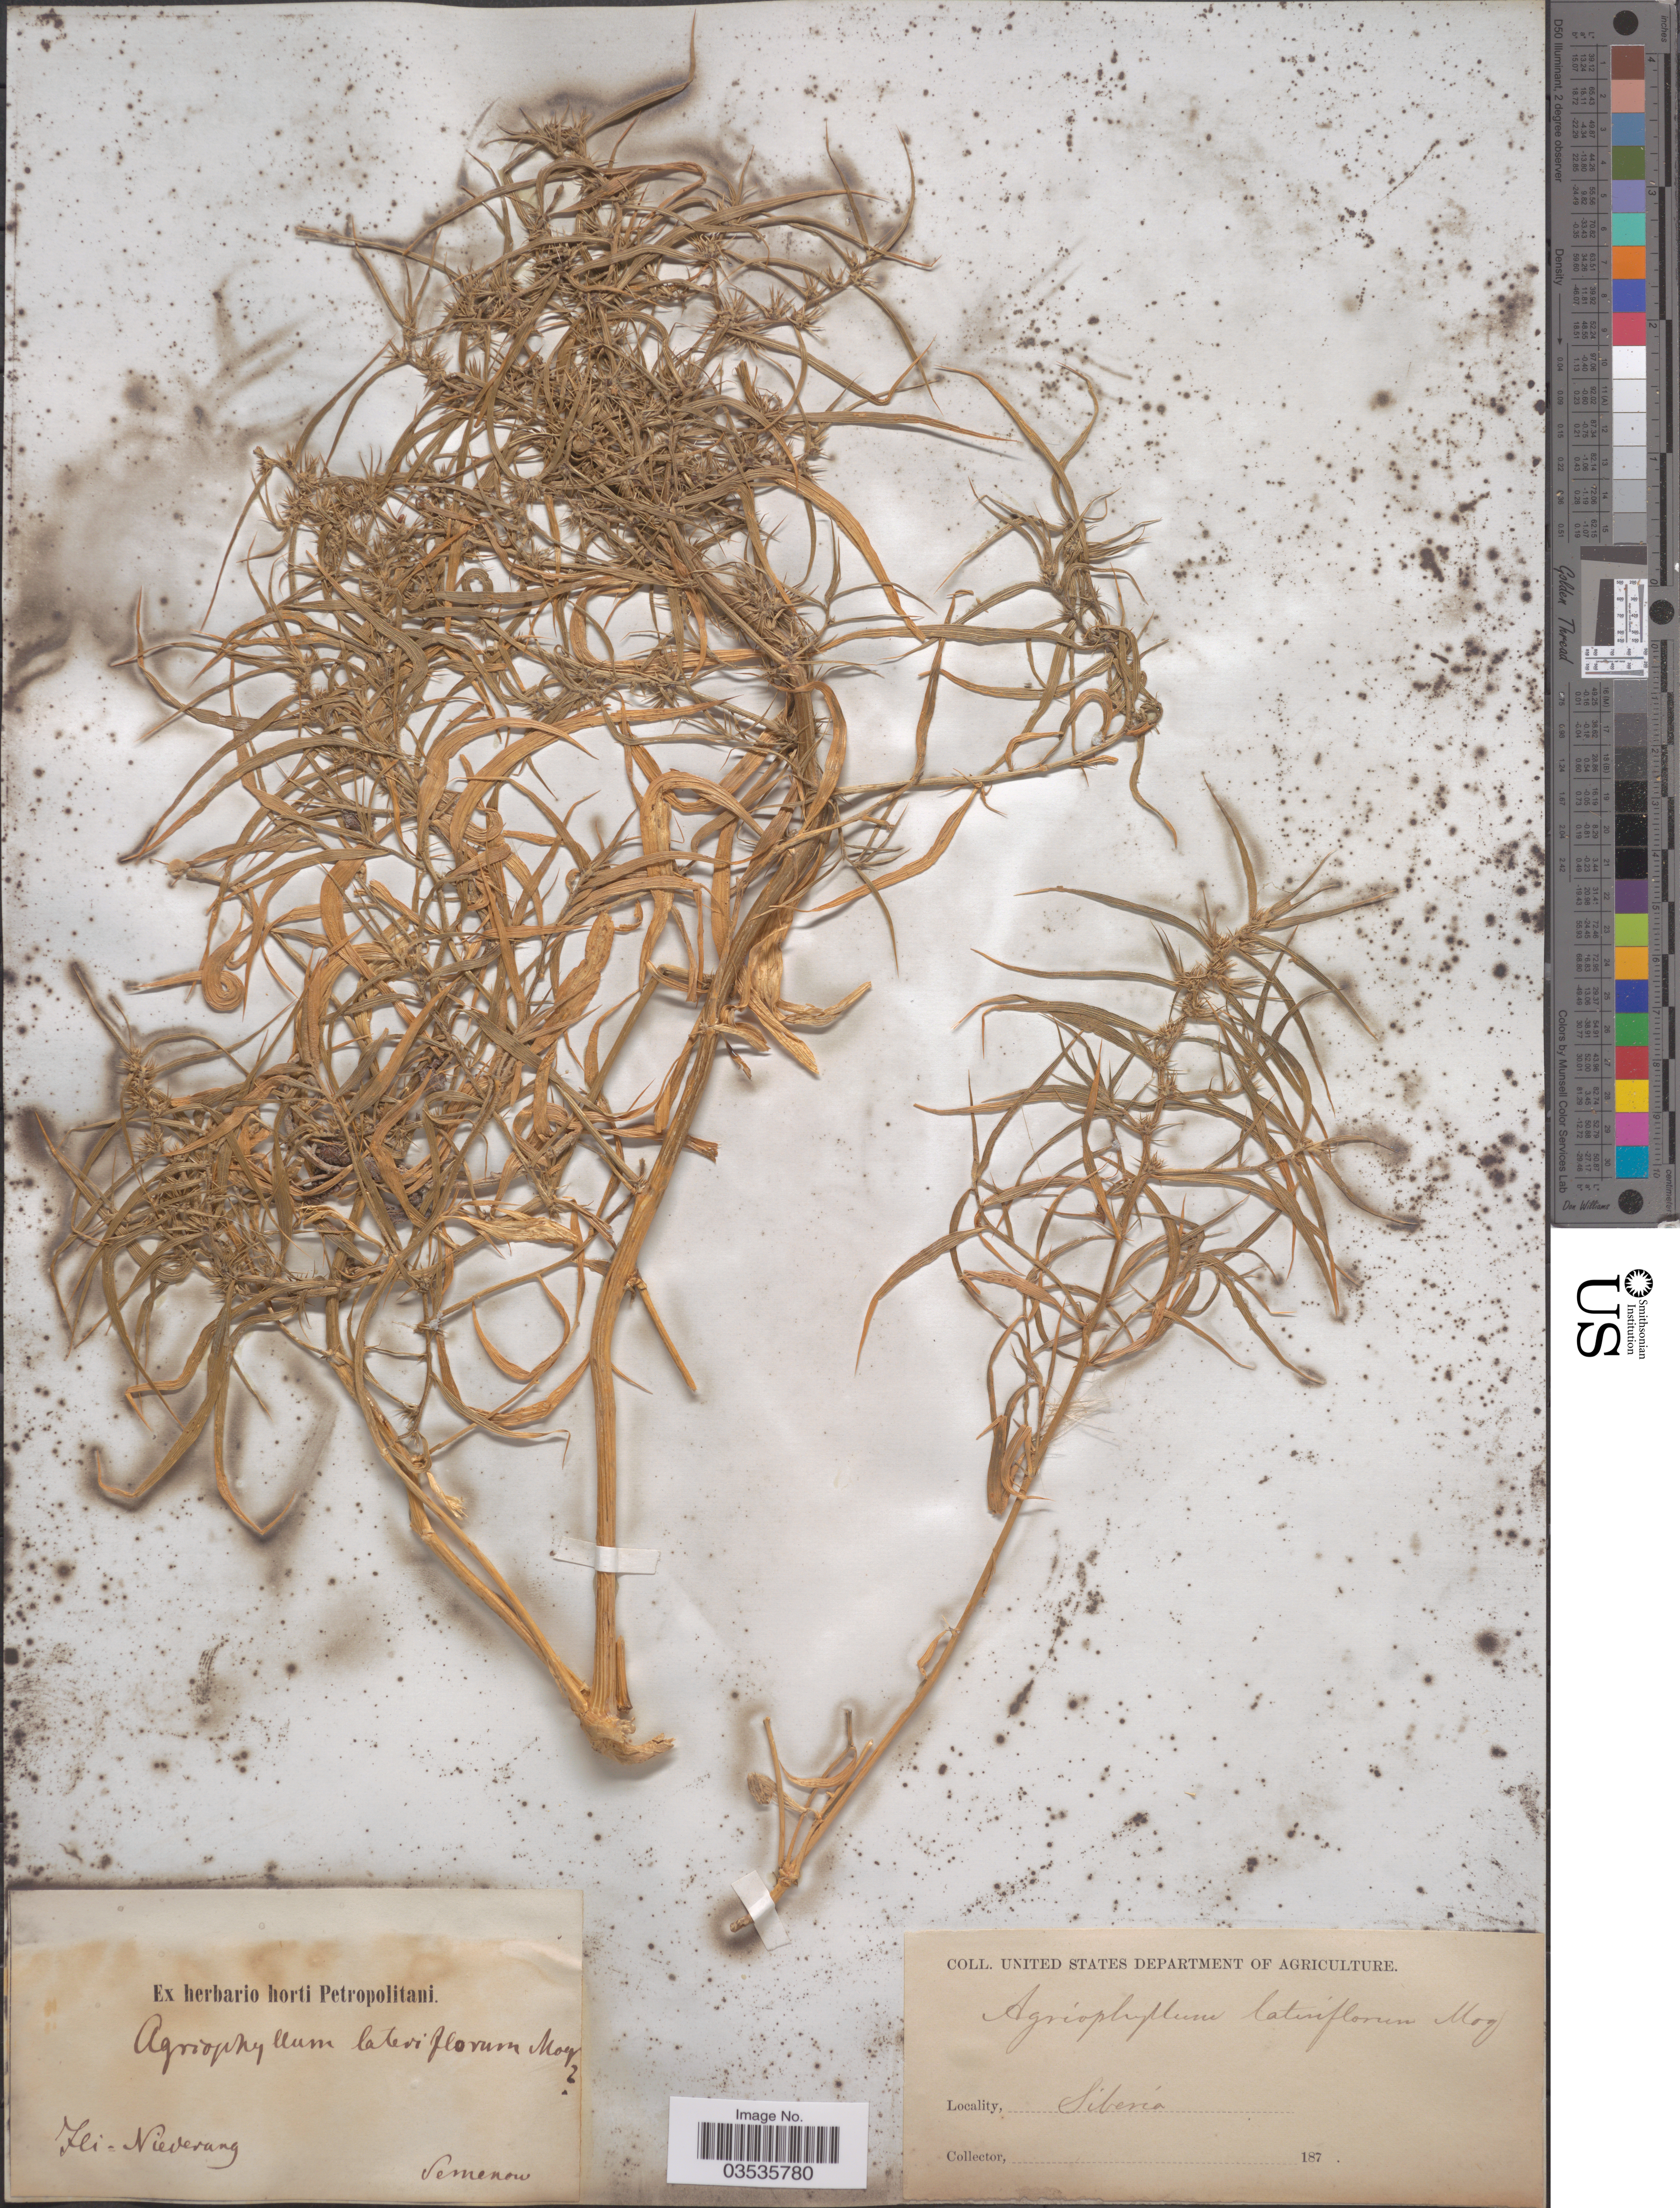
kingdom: Plantae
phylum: Tracheophyta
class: Magnoliopsida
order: Caryophyllales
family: Amaranthaceae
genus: Agriophyllum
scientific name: Agriophyllum lateriflorum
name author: (Lam.) Moq.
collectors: P. P. Semenov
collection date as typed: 187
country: Kazakhstan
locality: Siberia. Ili-Niederung.